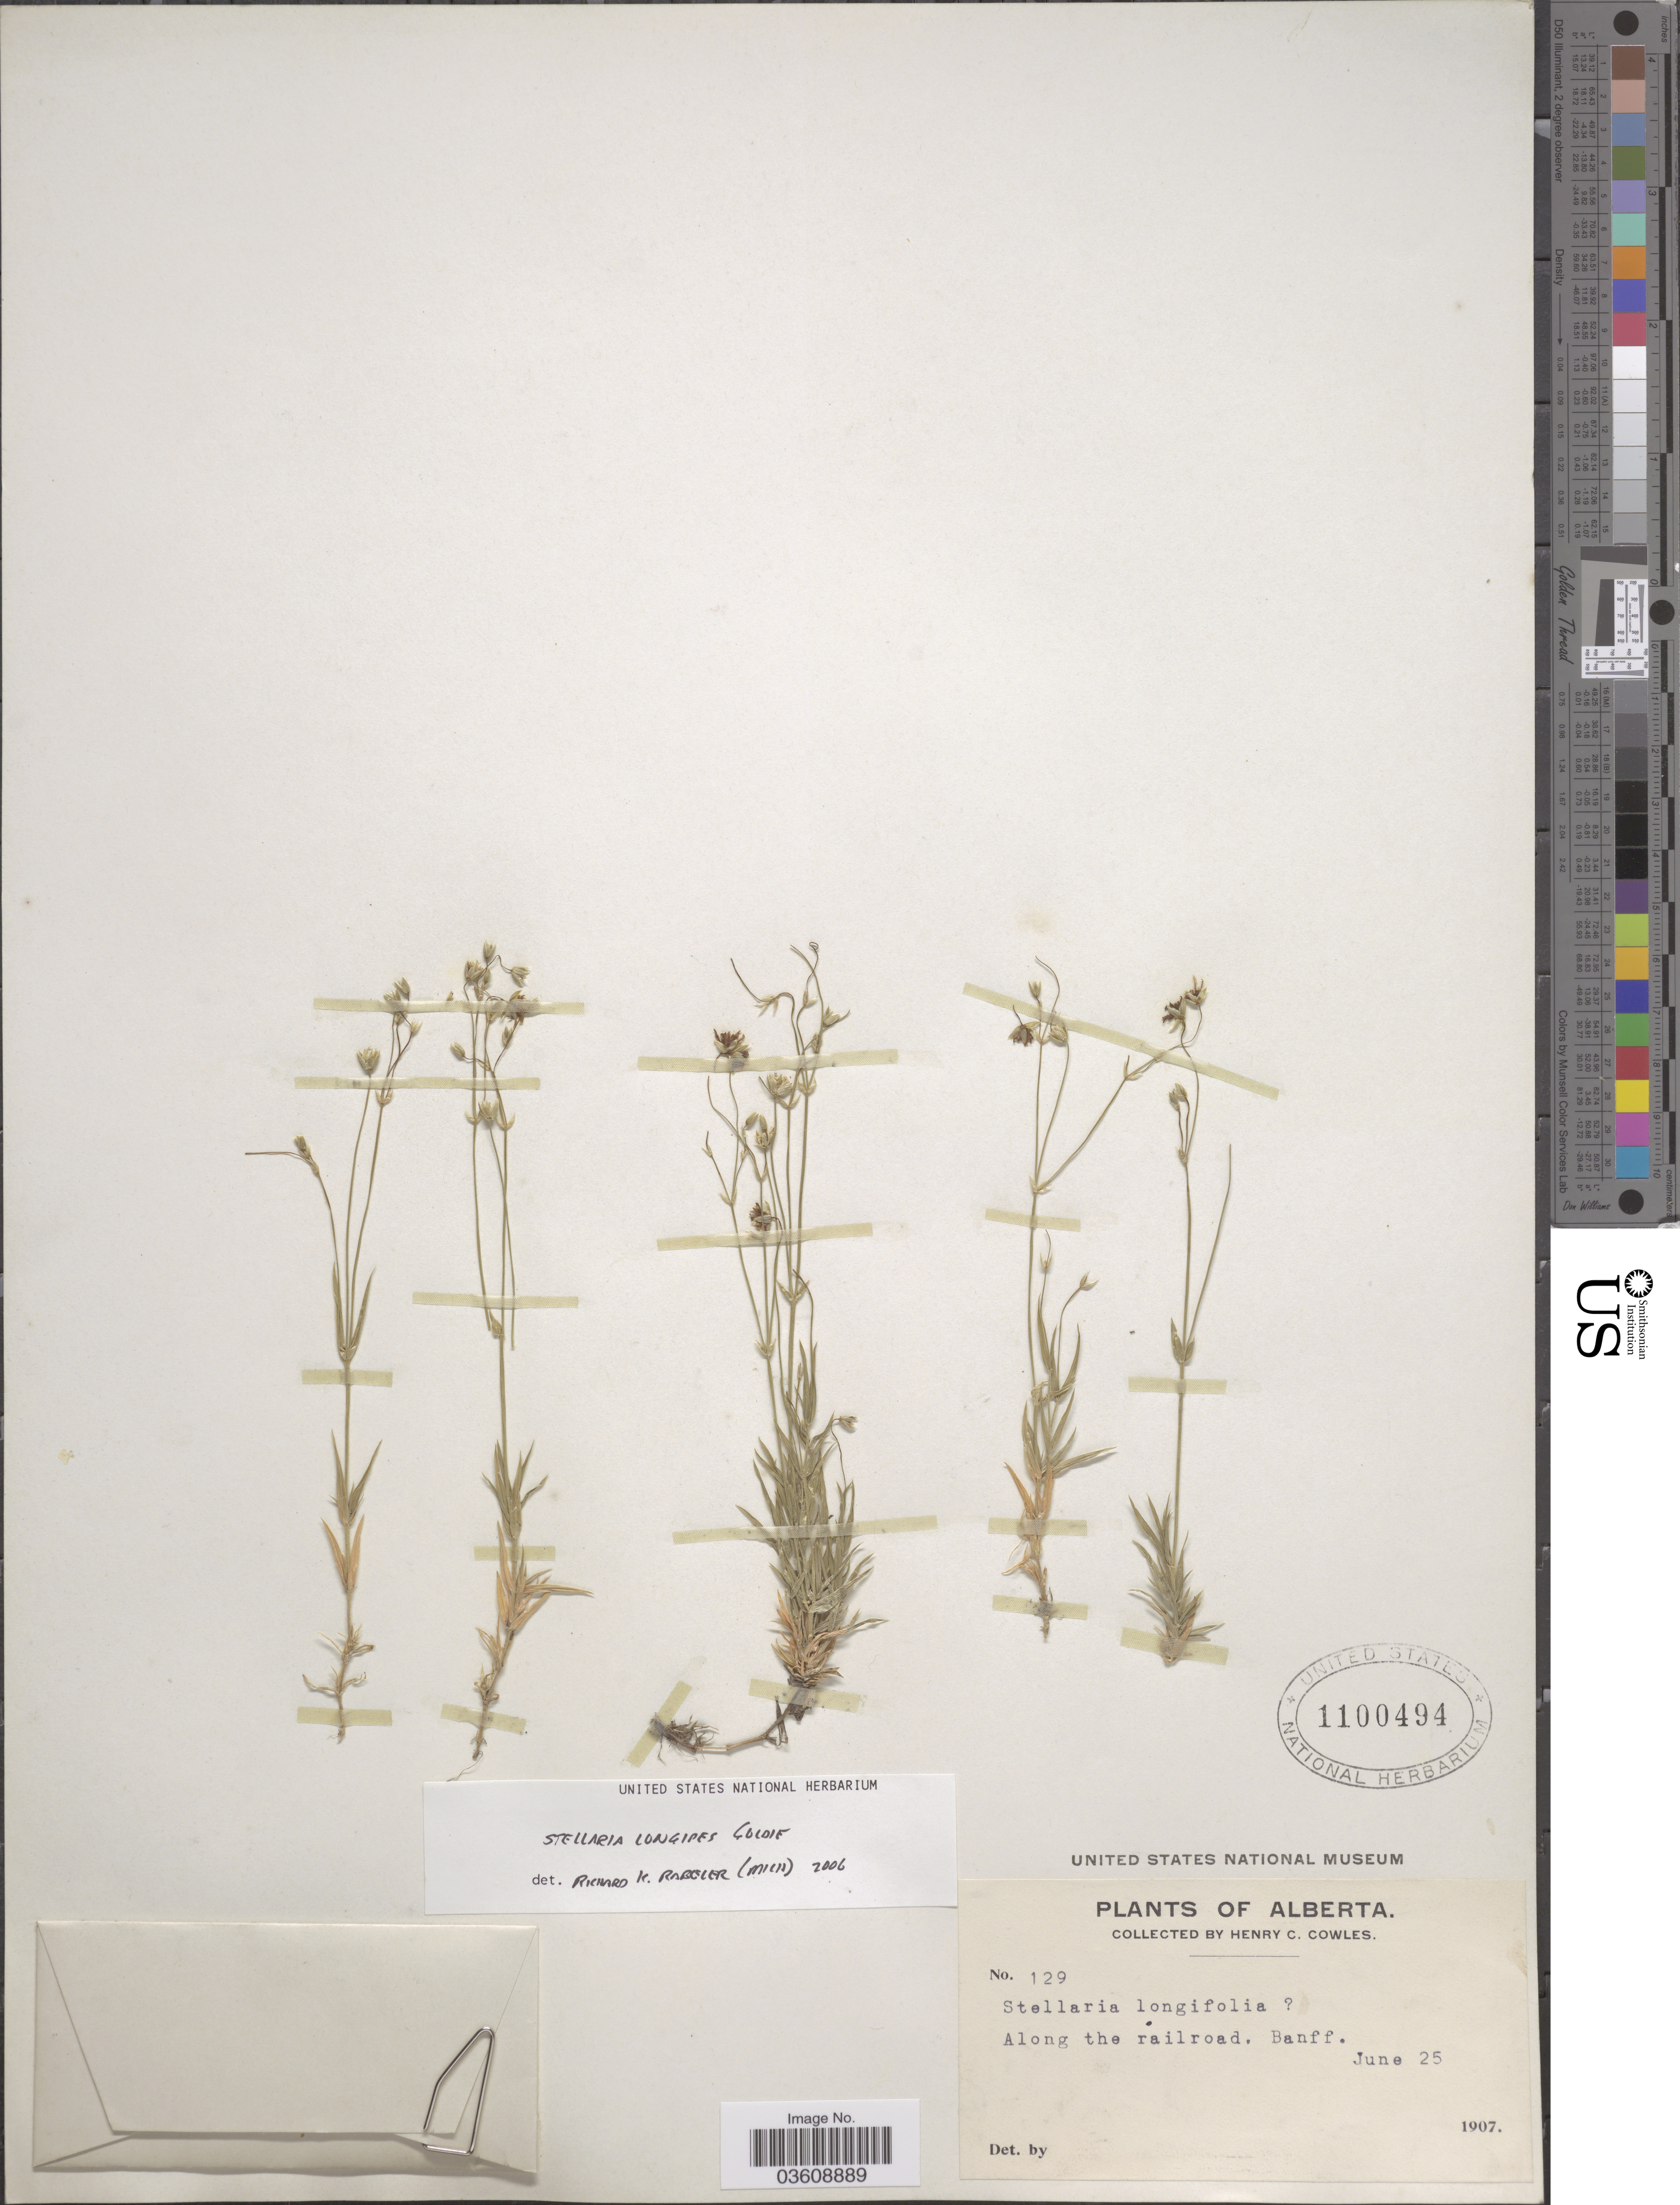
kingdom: Plantae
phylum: Tracheophyta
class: Magnoliopsida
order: Caryophyllales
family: Caryophyllaceae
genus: Stellaria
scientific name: Stellaria longipes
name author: Goldie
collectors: H. Cowles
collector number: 129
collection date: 1907-06-25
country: Canada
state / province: Alberta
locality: Along the railroad, Banff.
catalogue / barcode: US 1100494